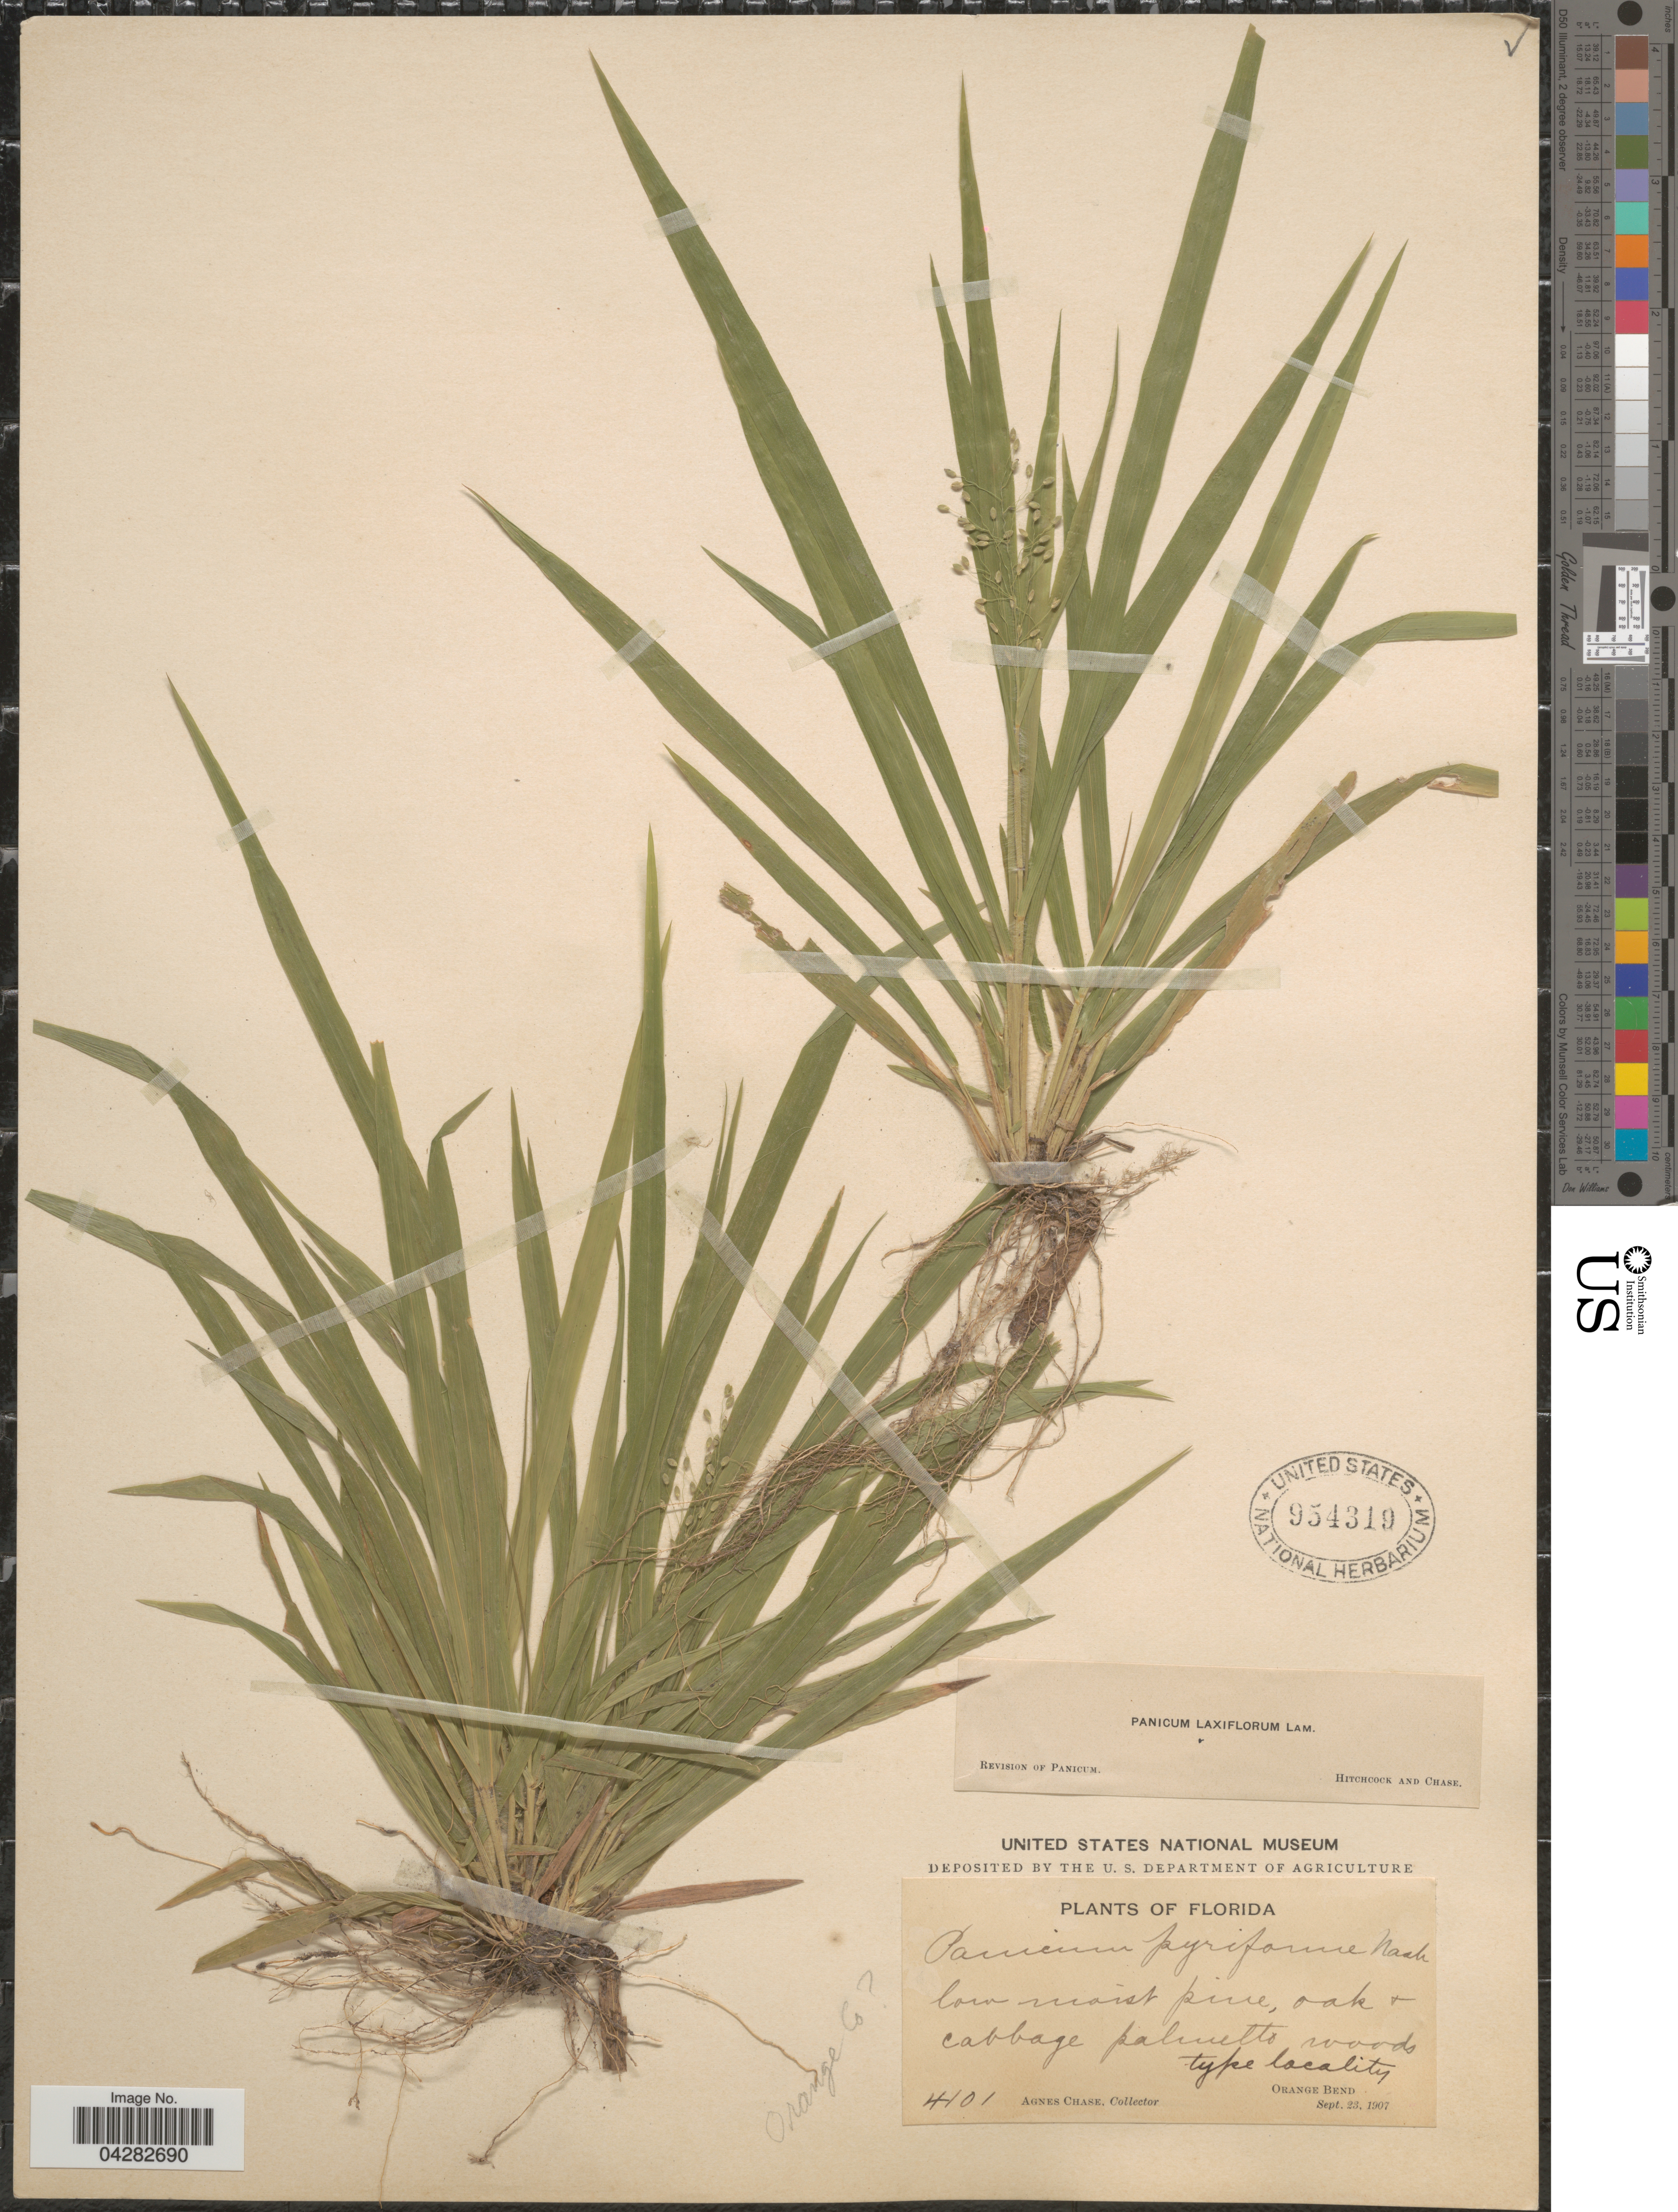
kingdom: Plantae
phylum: Tracheophyta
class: Liliopsida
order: Poales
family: Poaceae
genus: Dichanthelium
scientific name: Dichanthelium laxiflorum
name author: (Lam.) Gould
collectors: A. Chase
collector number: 4101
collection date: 1907-09-23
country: United States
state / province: Florida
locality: Orange Co. [unsure placement] Orange Bend.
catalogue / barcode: US 954319